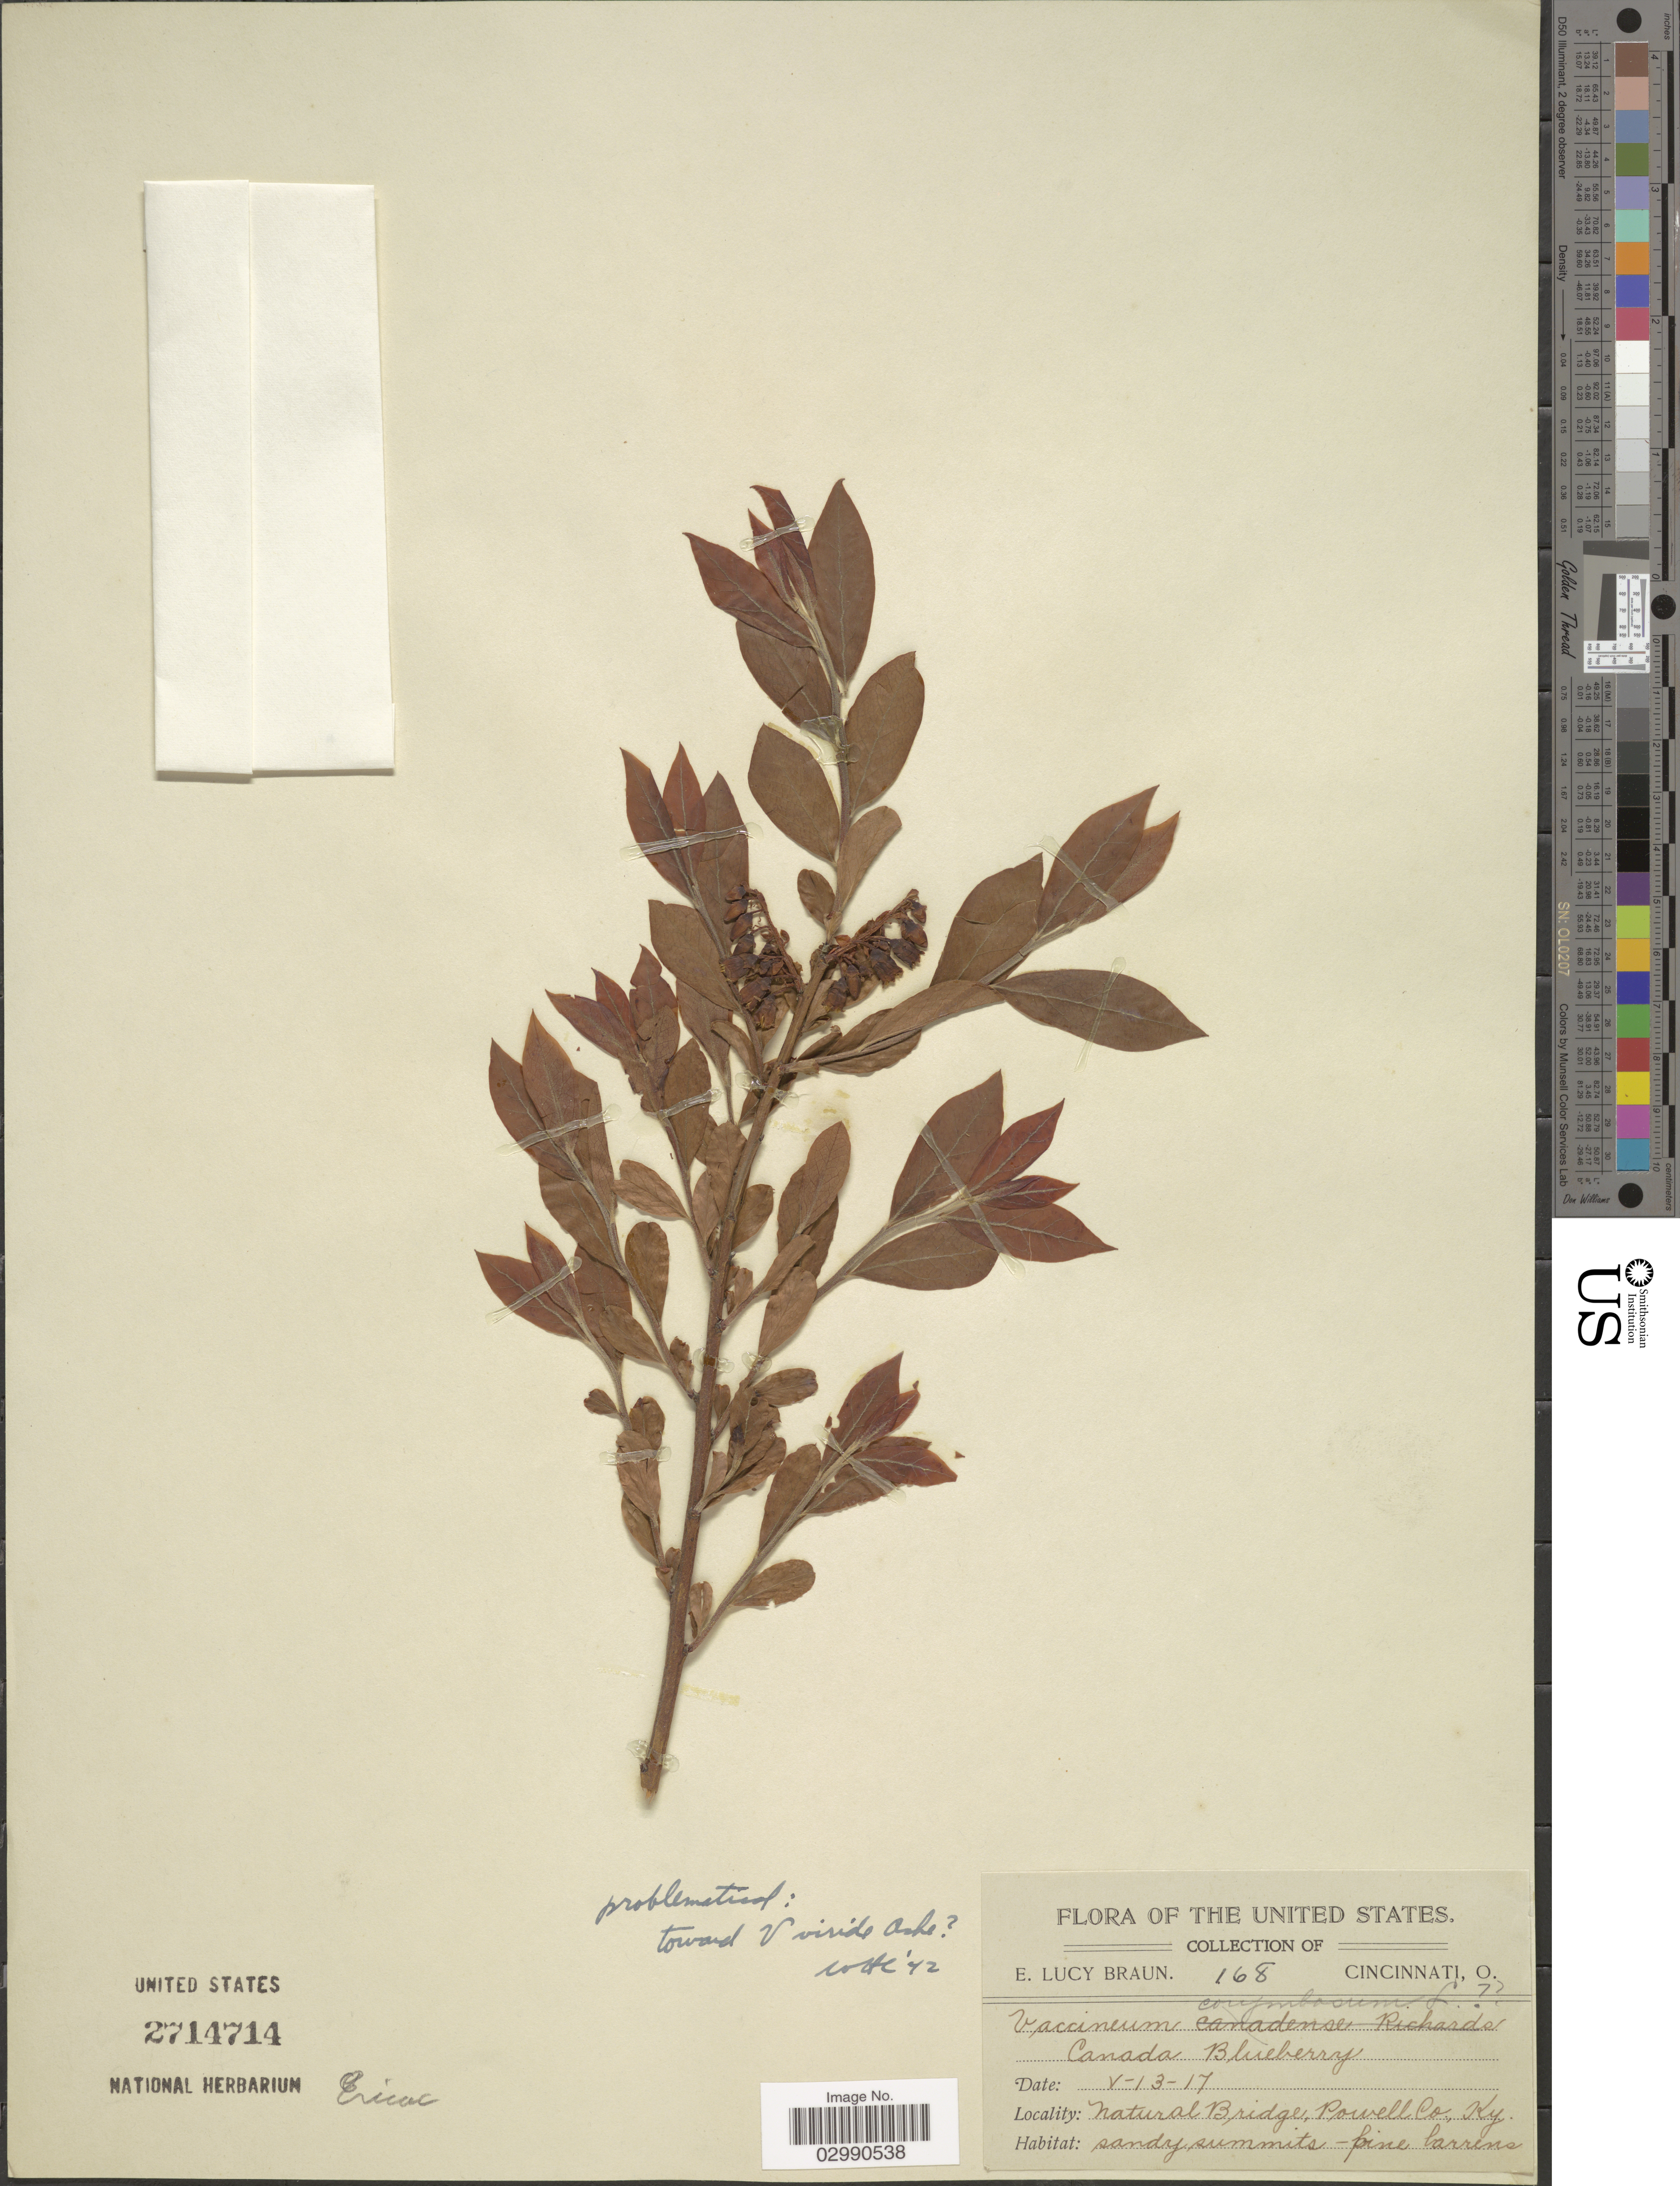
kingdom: Plantae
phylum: Tracheophyta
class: Magnoliopsida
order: Ericales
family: Ericaceae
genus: Vaccinium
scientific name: Vaccinium viride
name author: Ashe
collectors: E. L. Braun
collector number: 168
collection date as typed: Transcribed d/m/y: 13/5/17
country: United States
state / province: Kentucky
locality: Natural Bridge, Powell Co., Ky.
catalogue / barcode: US 2714714